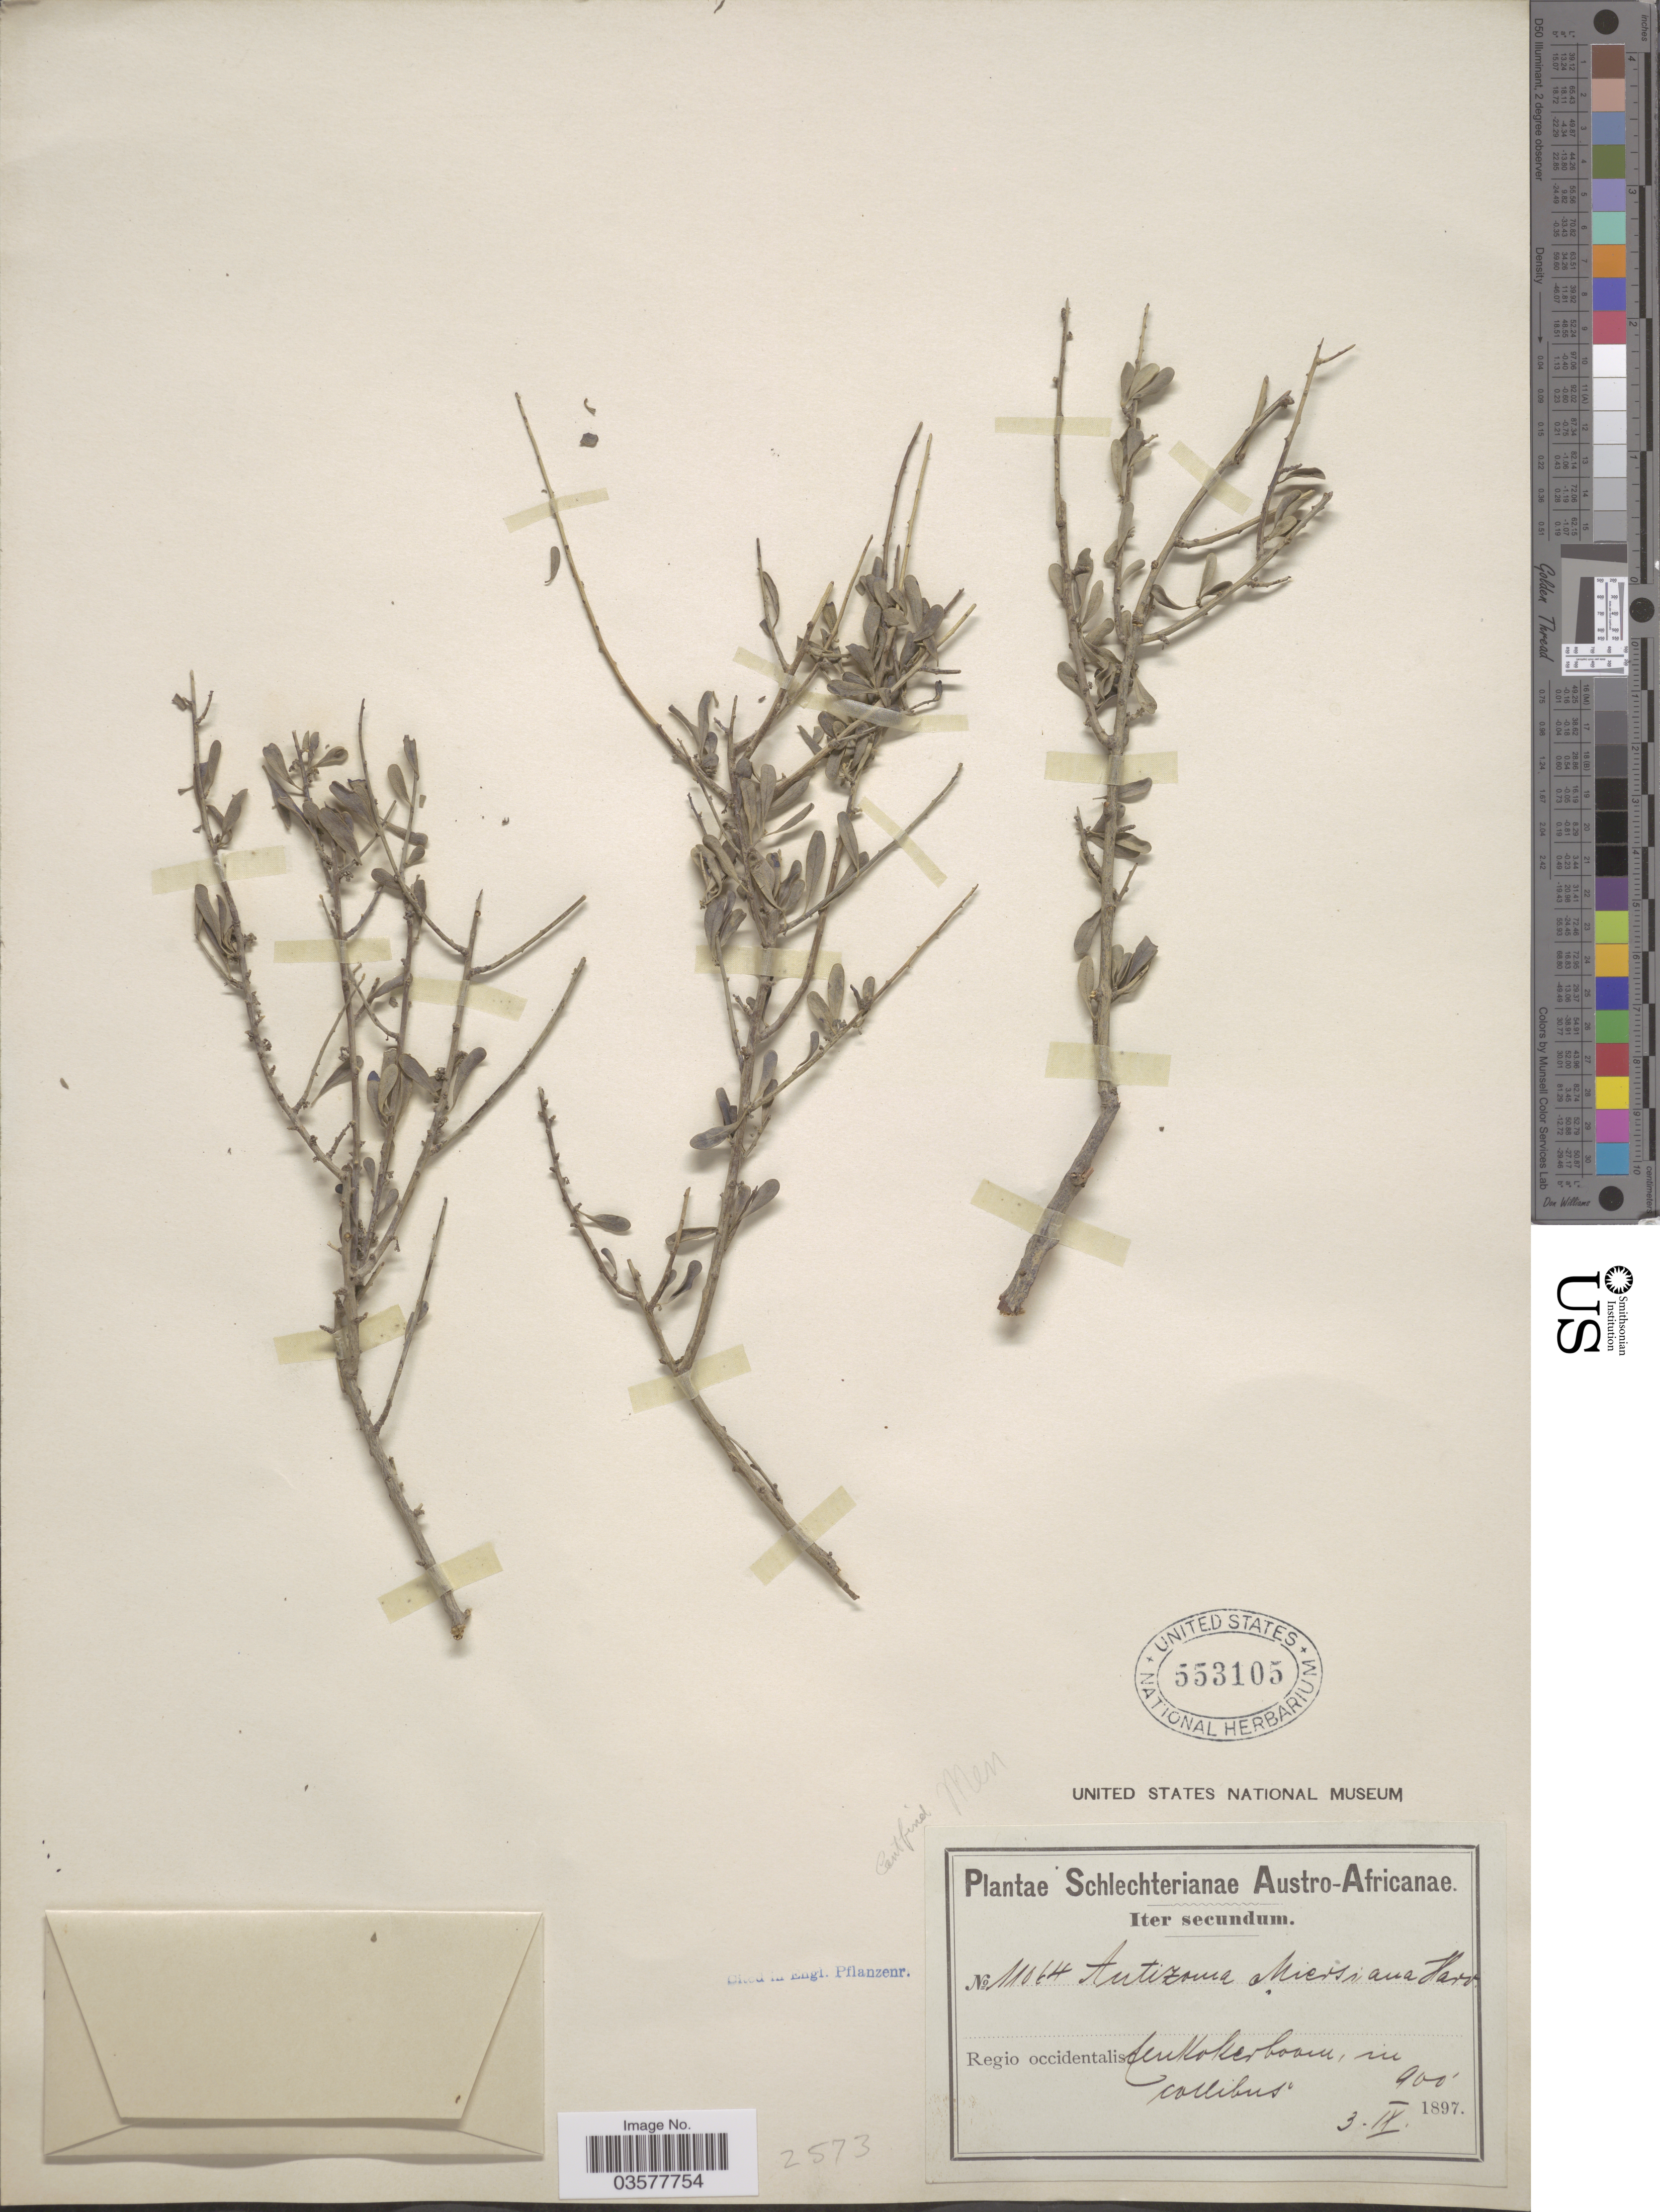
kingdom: Plantae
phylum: Tracheophyta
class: Magnoliopsida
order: Ranunculales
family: Menispermaceae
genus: Antizoma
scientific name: Antizoma miersiana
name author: Harv.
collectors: Schlechter, --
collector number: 11064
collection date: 1897-09-03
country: South Africa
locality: Austro-Africanae. Regio occidentalis Eenkokerboom, in collibus.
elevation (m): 274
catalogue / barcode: US 553105